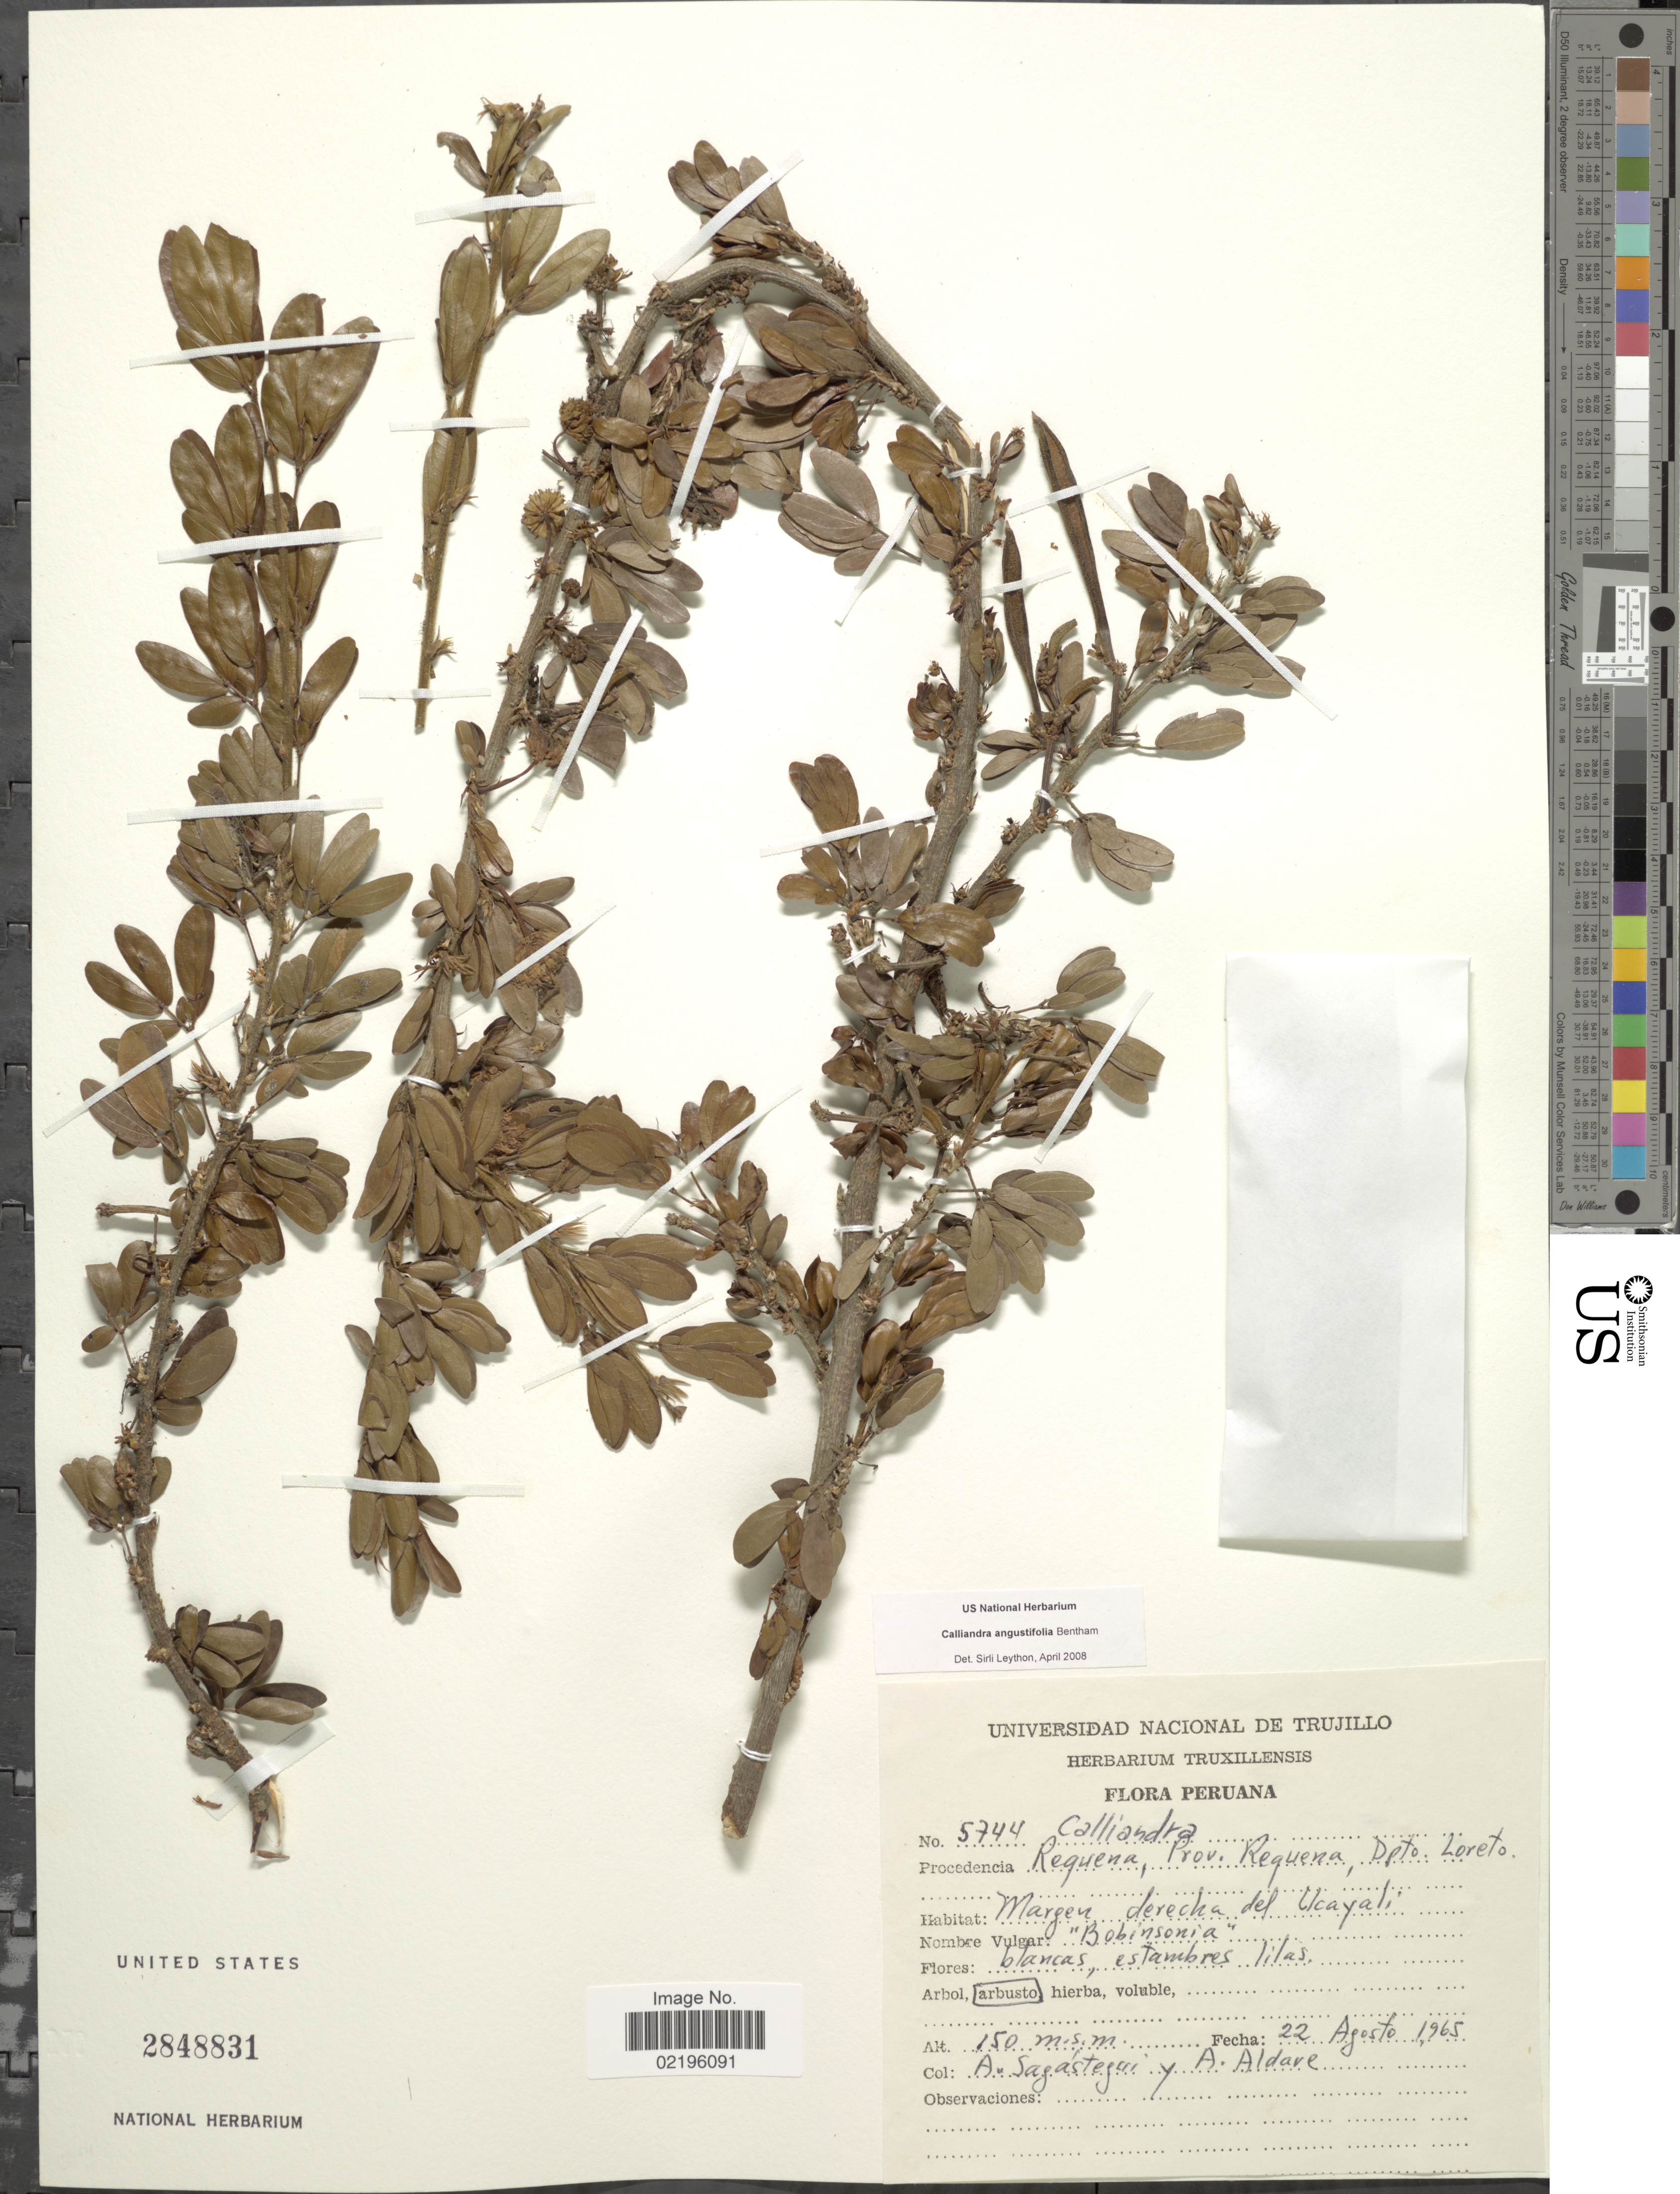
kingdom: Plantae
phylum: Tracheophyta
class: Magnoliopsida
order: Fabales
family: Fabaceae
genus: Calliandra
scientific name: Calliandra angustifolia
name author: Spruce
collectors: A. Sagástegui A. & A. Aldave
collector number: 5744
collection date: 1965-08-22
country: Peru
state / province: Loreto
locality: Requena, Prov. Requena, Dpto. Loreto. Margen derecha del Ucayali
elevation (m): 150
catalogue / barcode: US 2848831